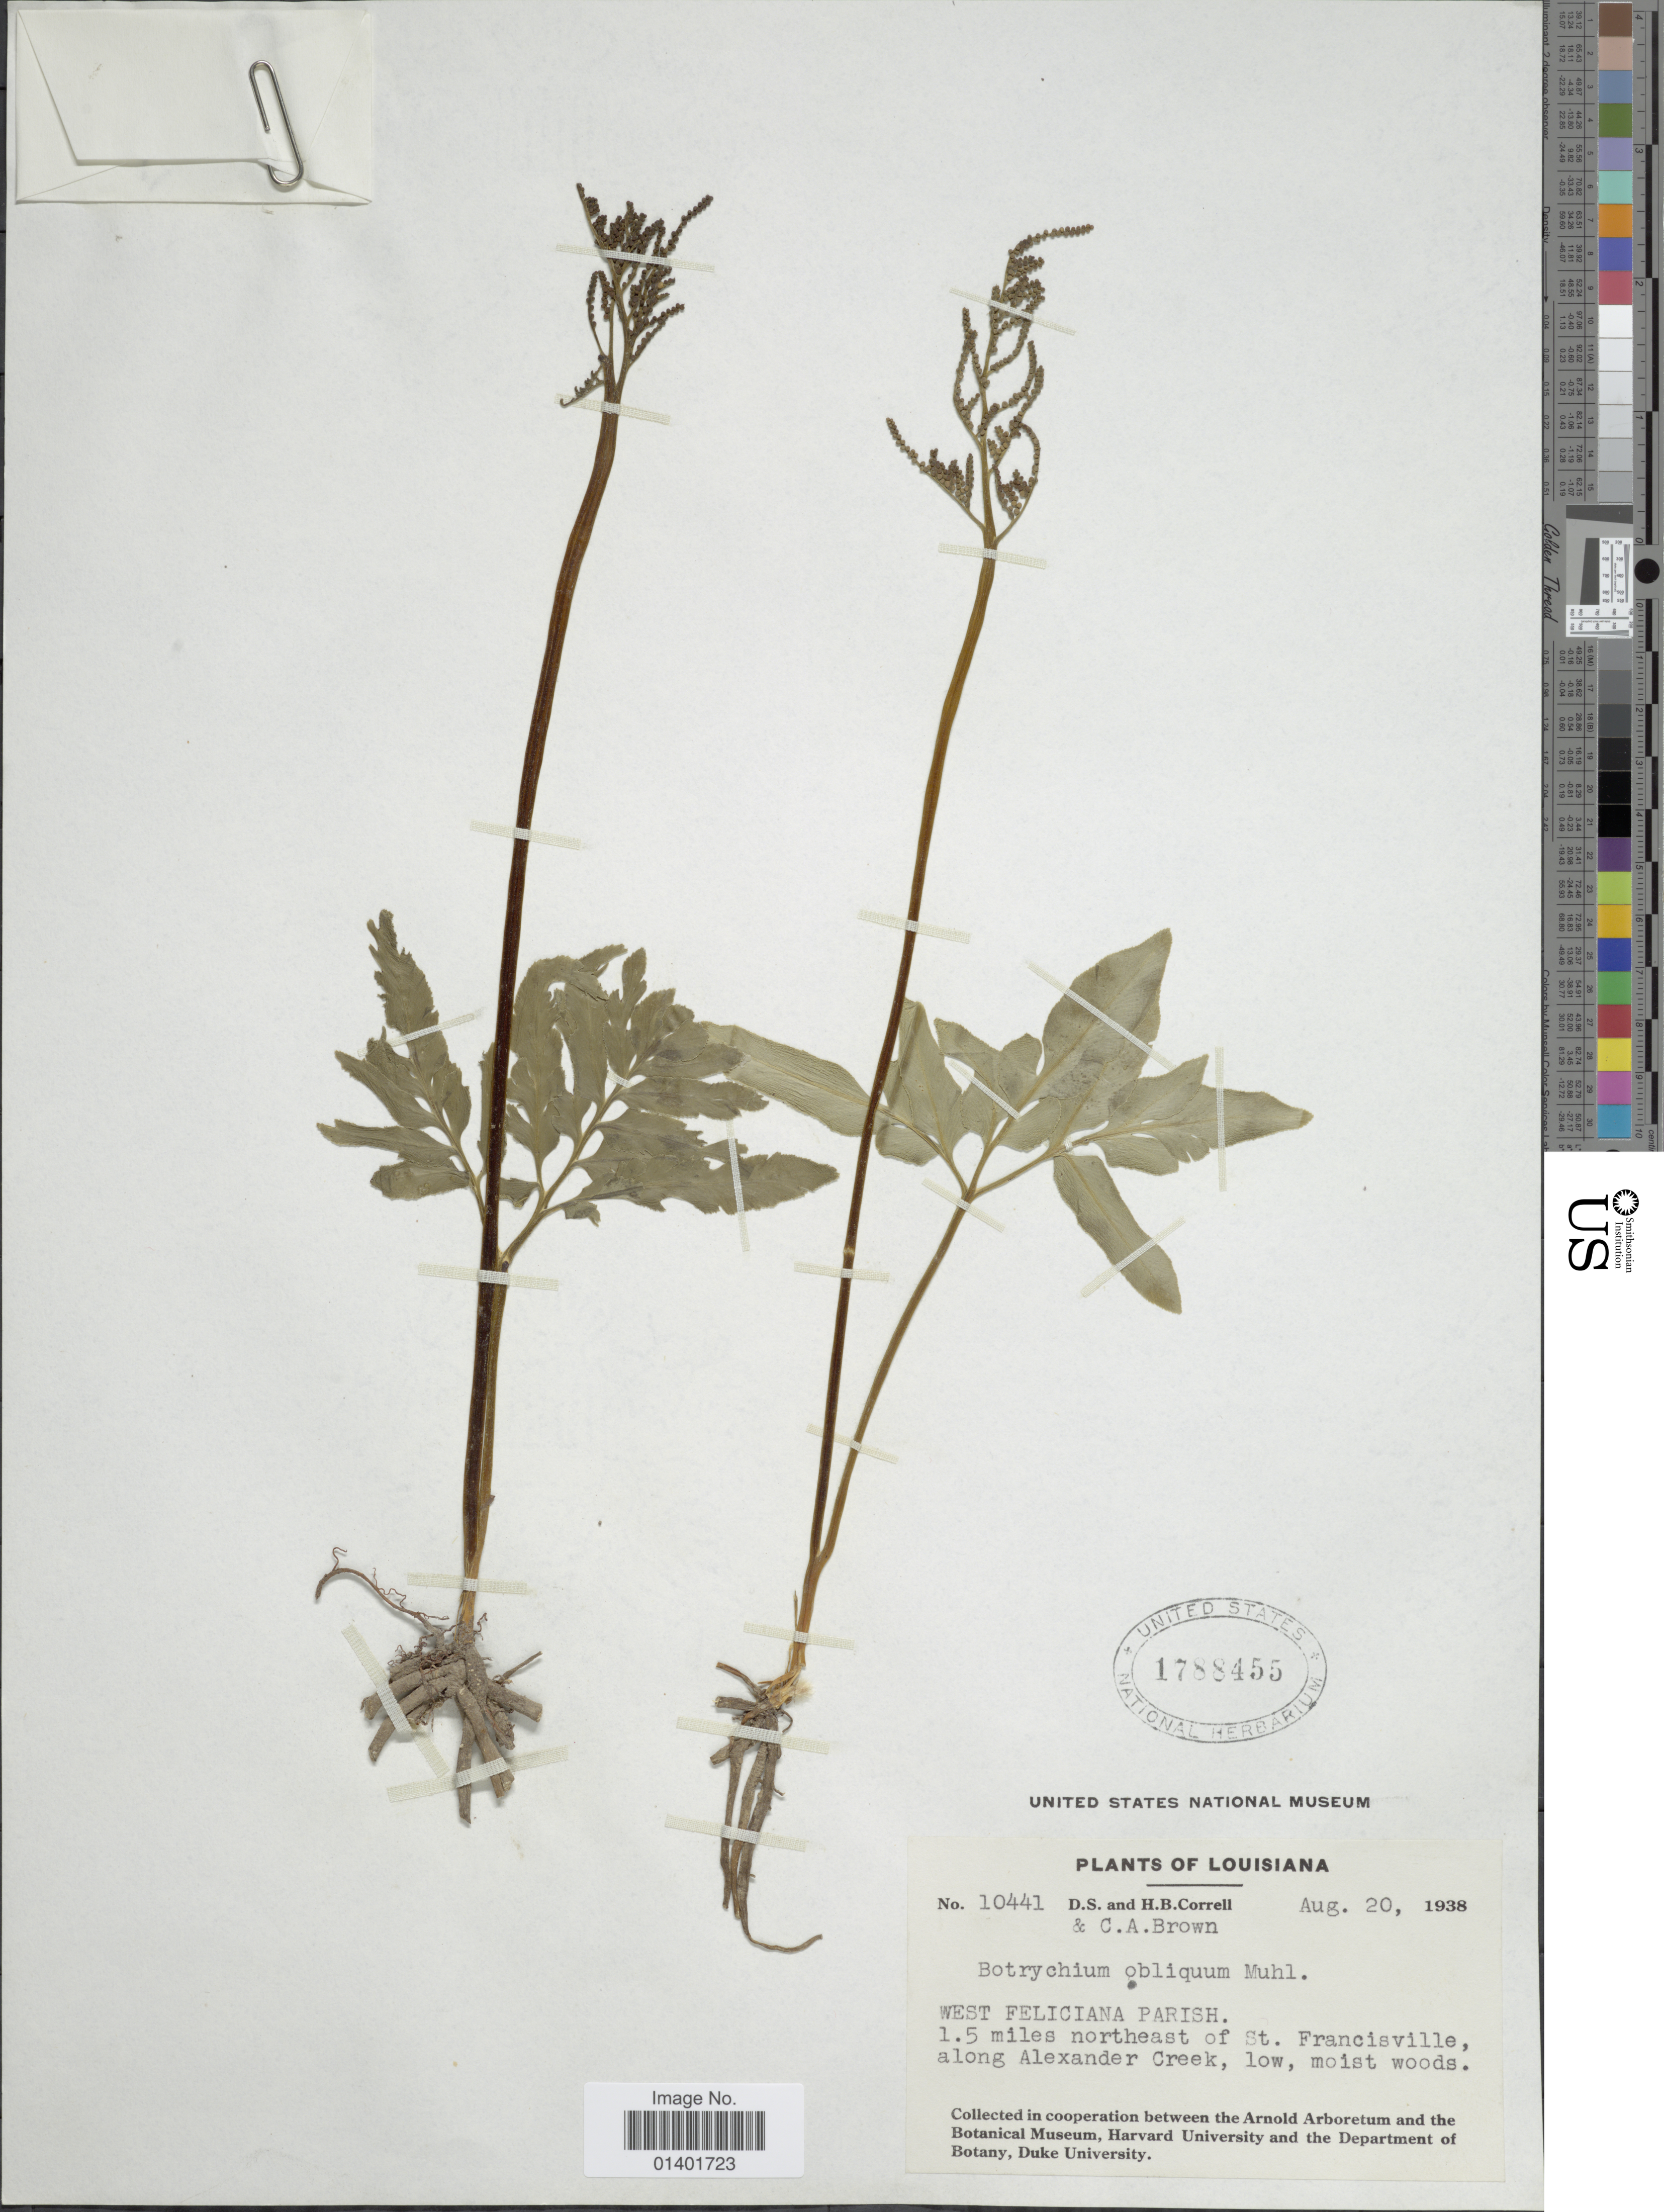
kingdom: Plantae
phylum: Tracheophyta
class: Polypodiopsida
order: Ophioglossales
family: Ophioglossaceae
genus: Botrychium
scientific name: Botrychium dissectum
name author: Spreng.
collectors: D. S. Correll, H. Correll & C. A. Brown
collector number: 10441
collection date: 1938-08-20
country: United States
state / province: Louisiana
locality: West Feliciana Parish. 1.5 miles northwest of St. Francisville, along Alexander Creek, low, moist woods.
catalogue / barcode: US 1788455